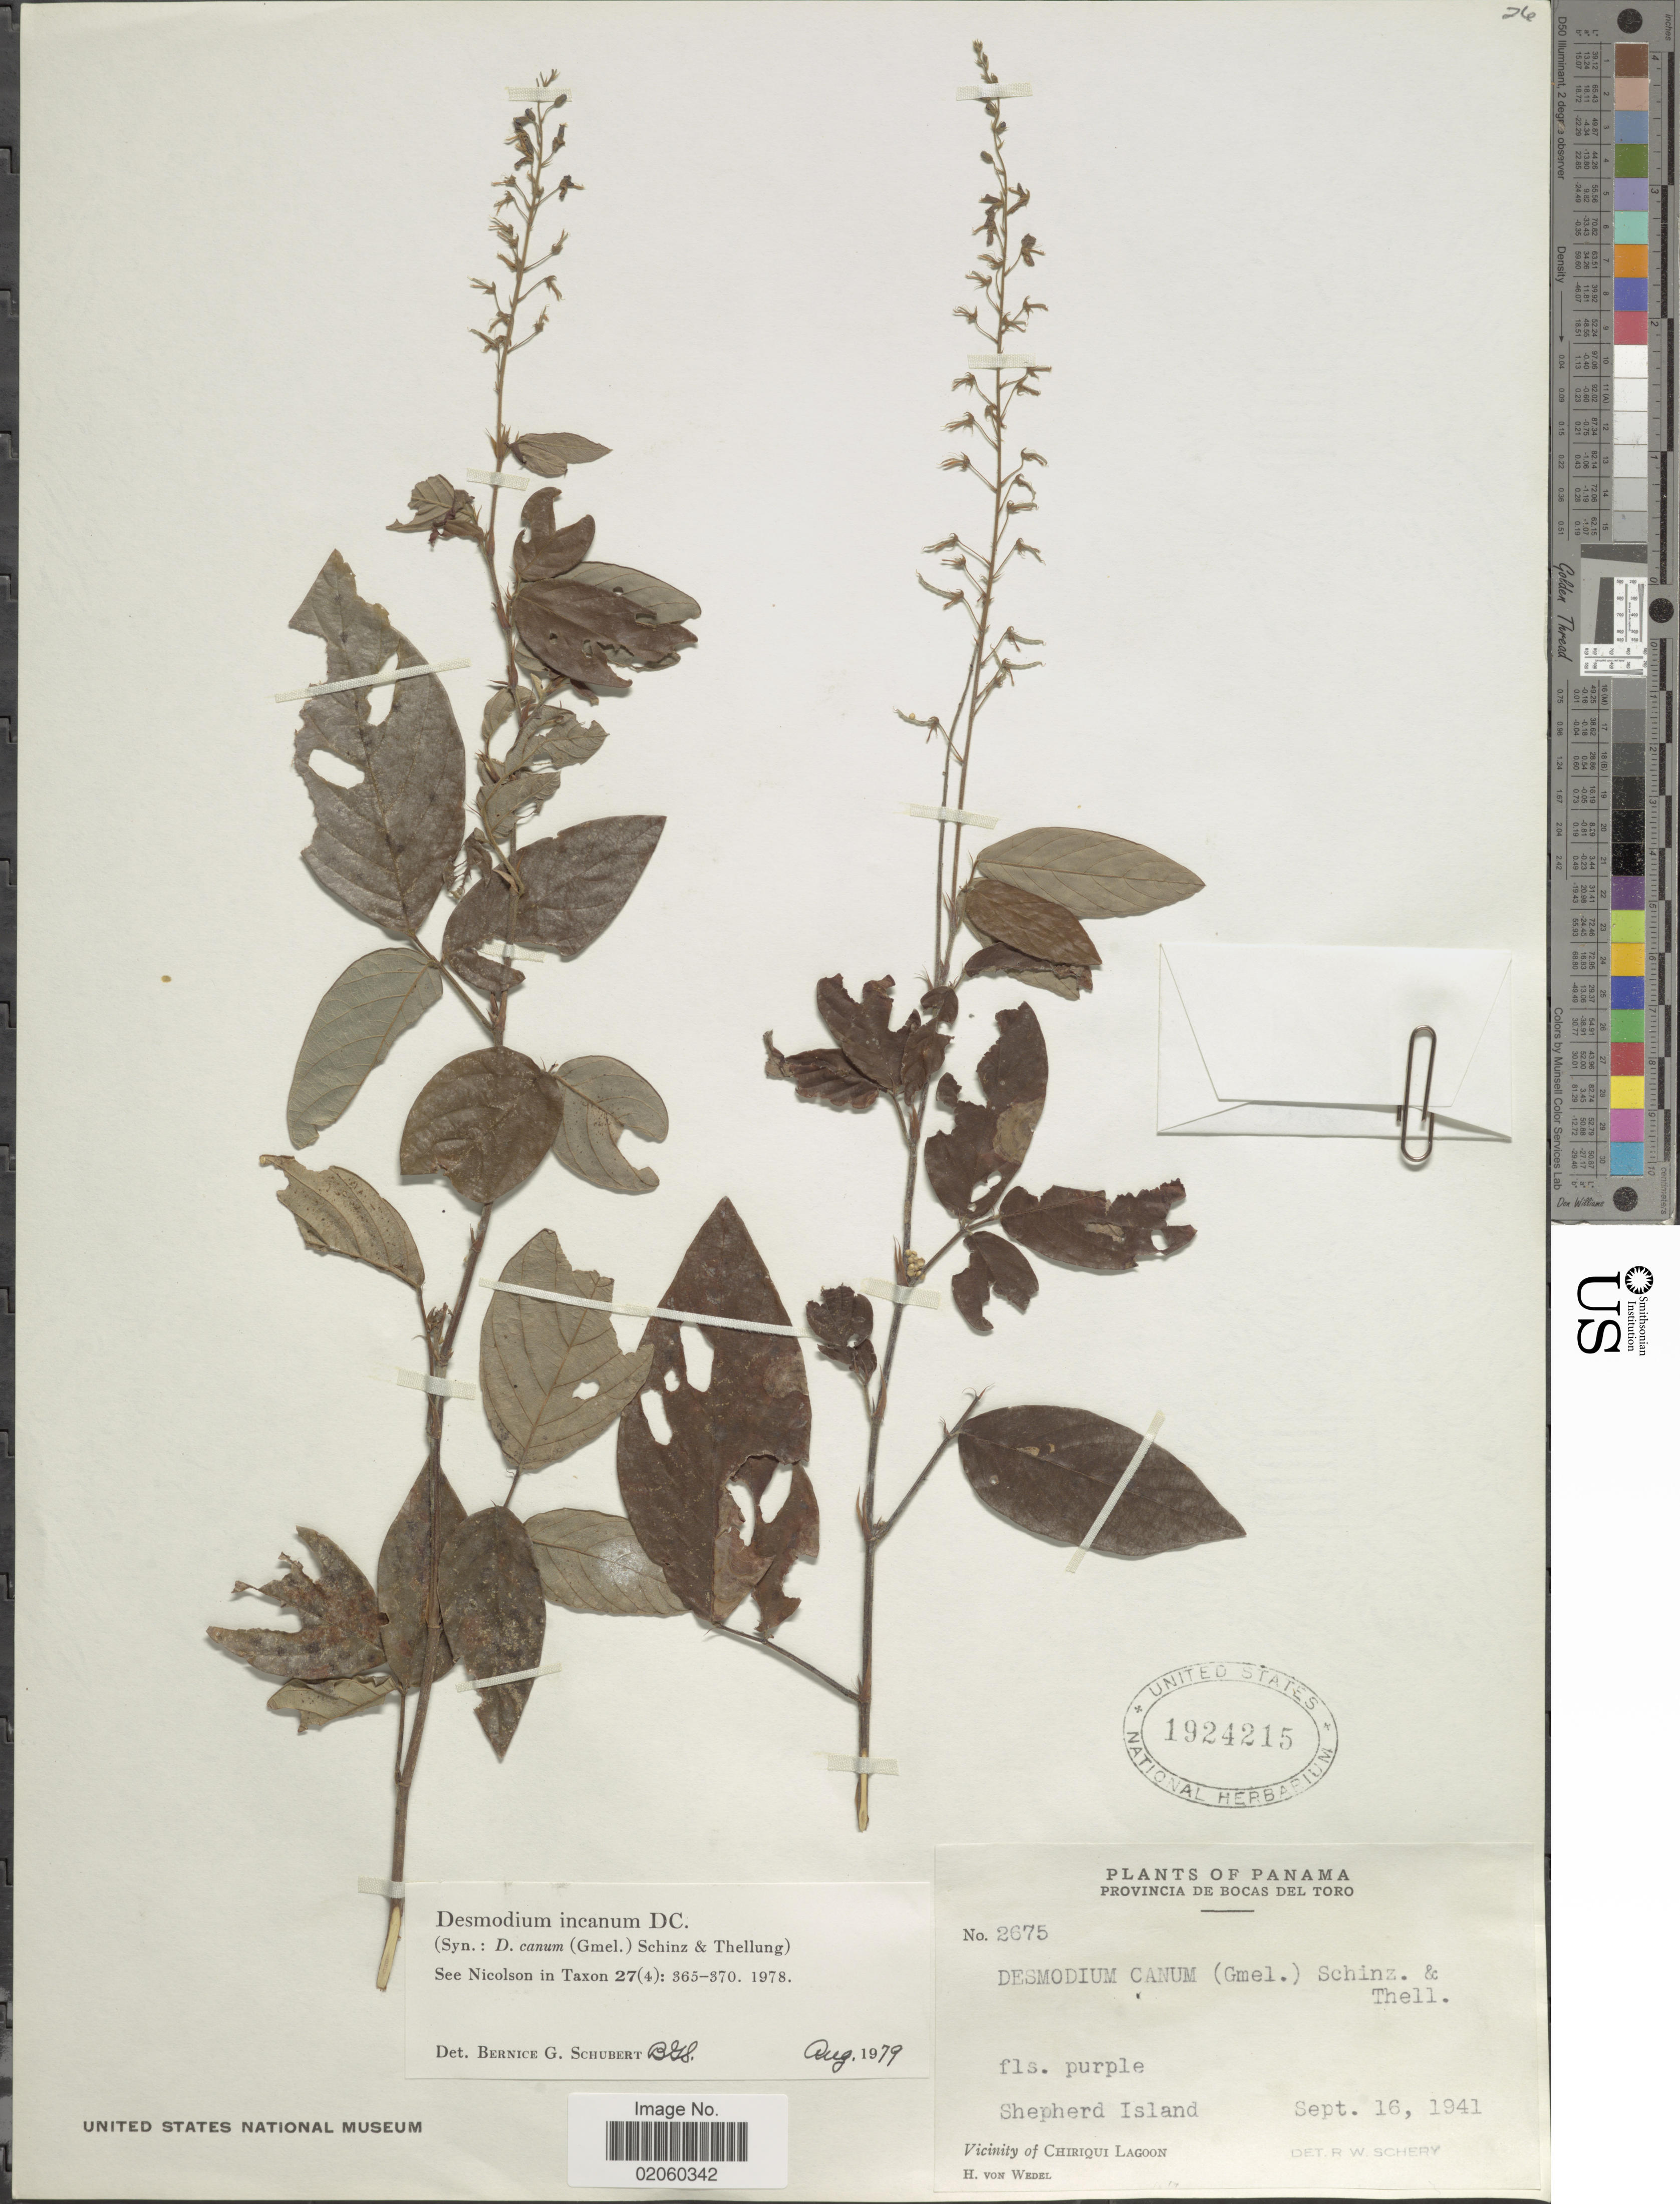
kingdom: Plantae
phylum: Tracheophyta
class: Magnoliopsida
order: Fabales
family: Fabaceae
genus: Desmodium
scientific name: Desmodium incanum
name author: (Sw.) DC.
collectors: H. von Wedel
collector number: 2675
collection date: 1941-09-16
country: Panama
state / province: Bocas del Toro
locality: Shepherd Island, Vicinity of Chiriqui Lagoon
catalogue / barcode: US 1824215